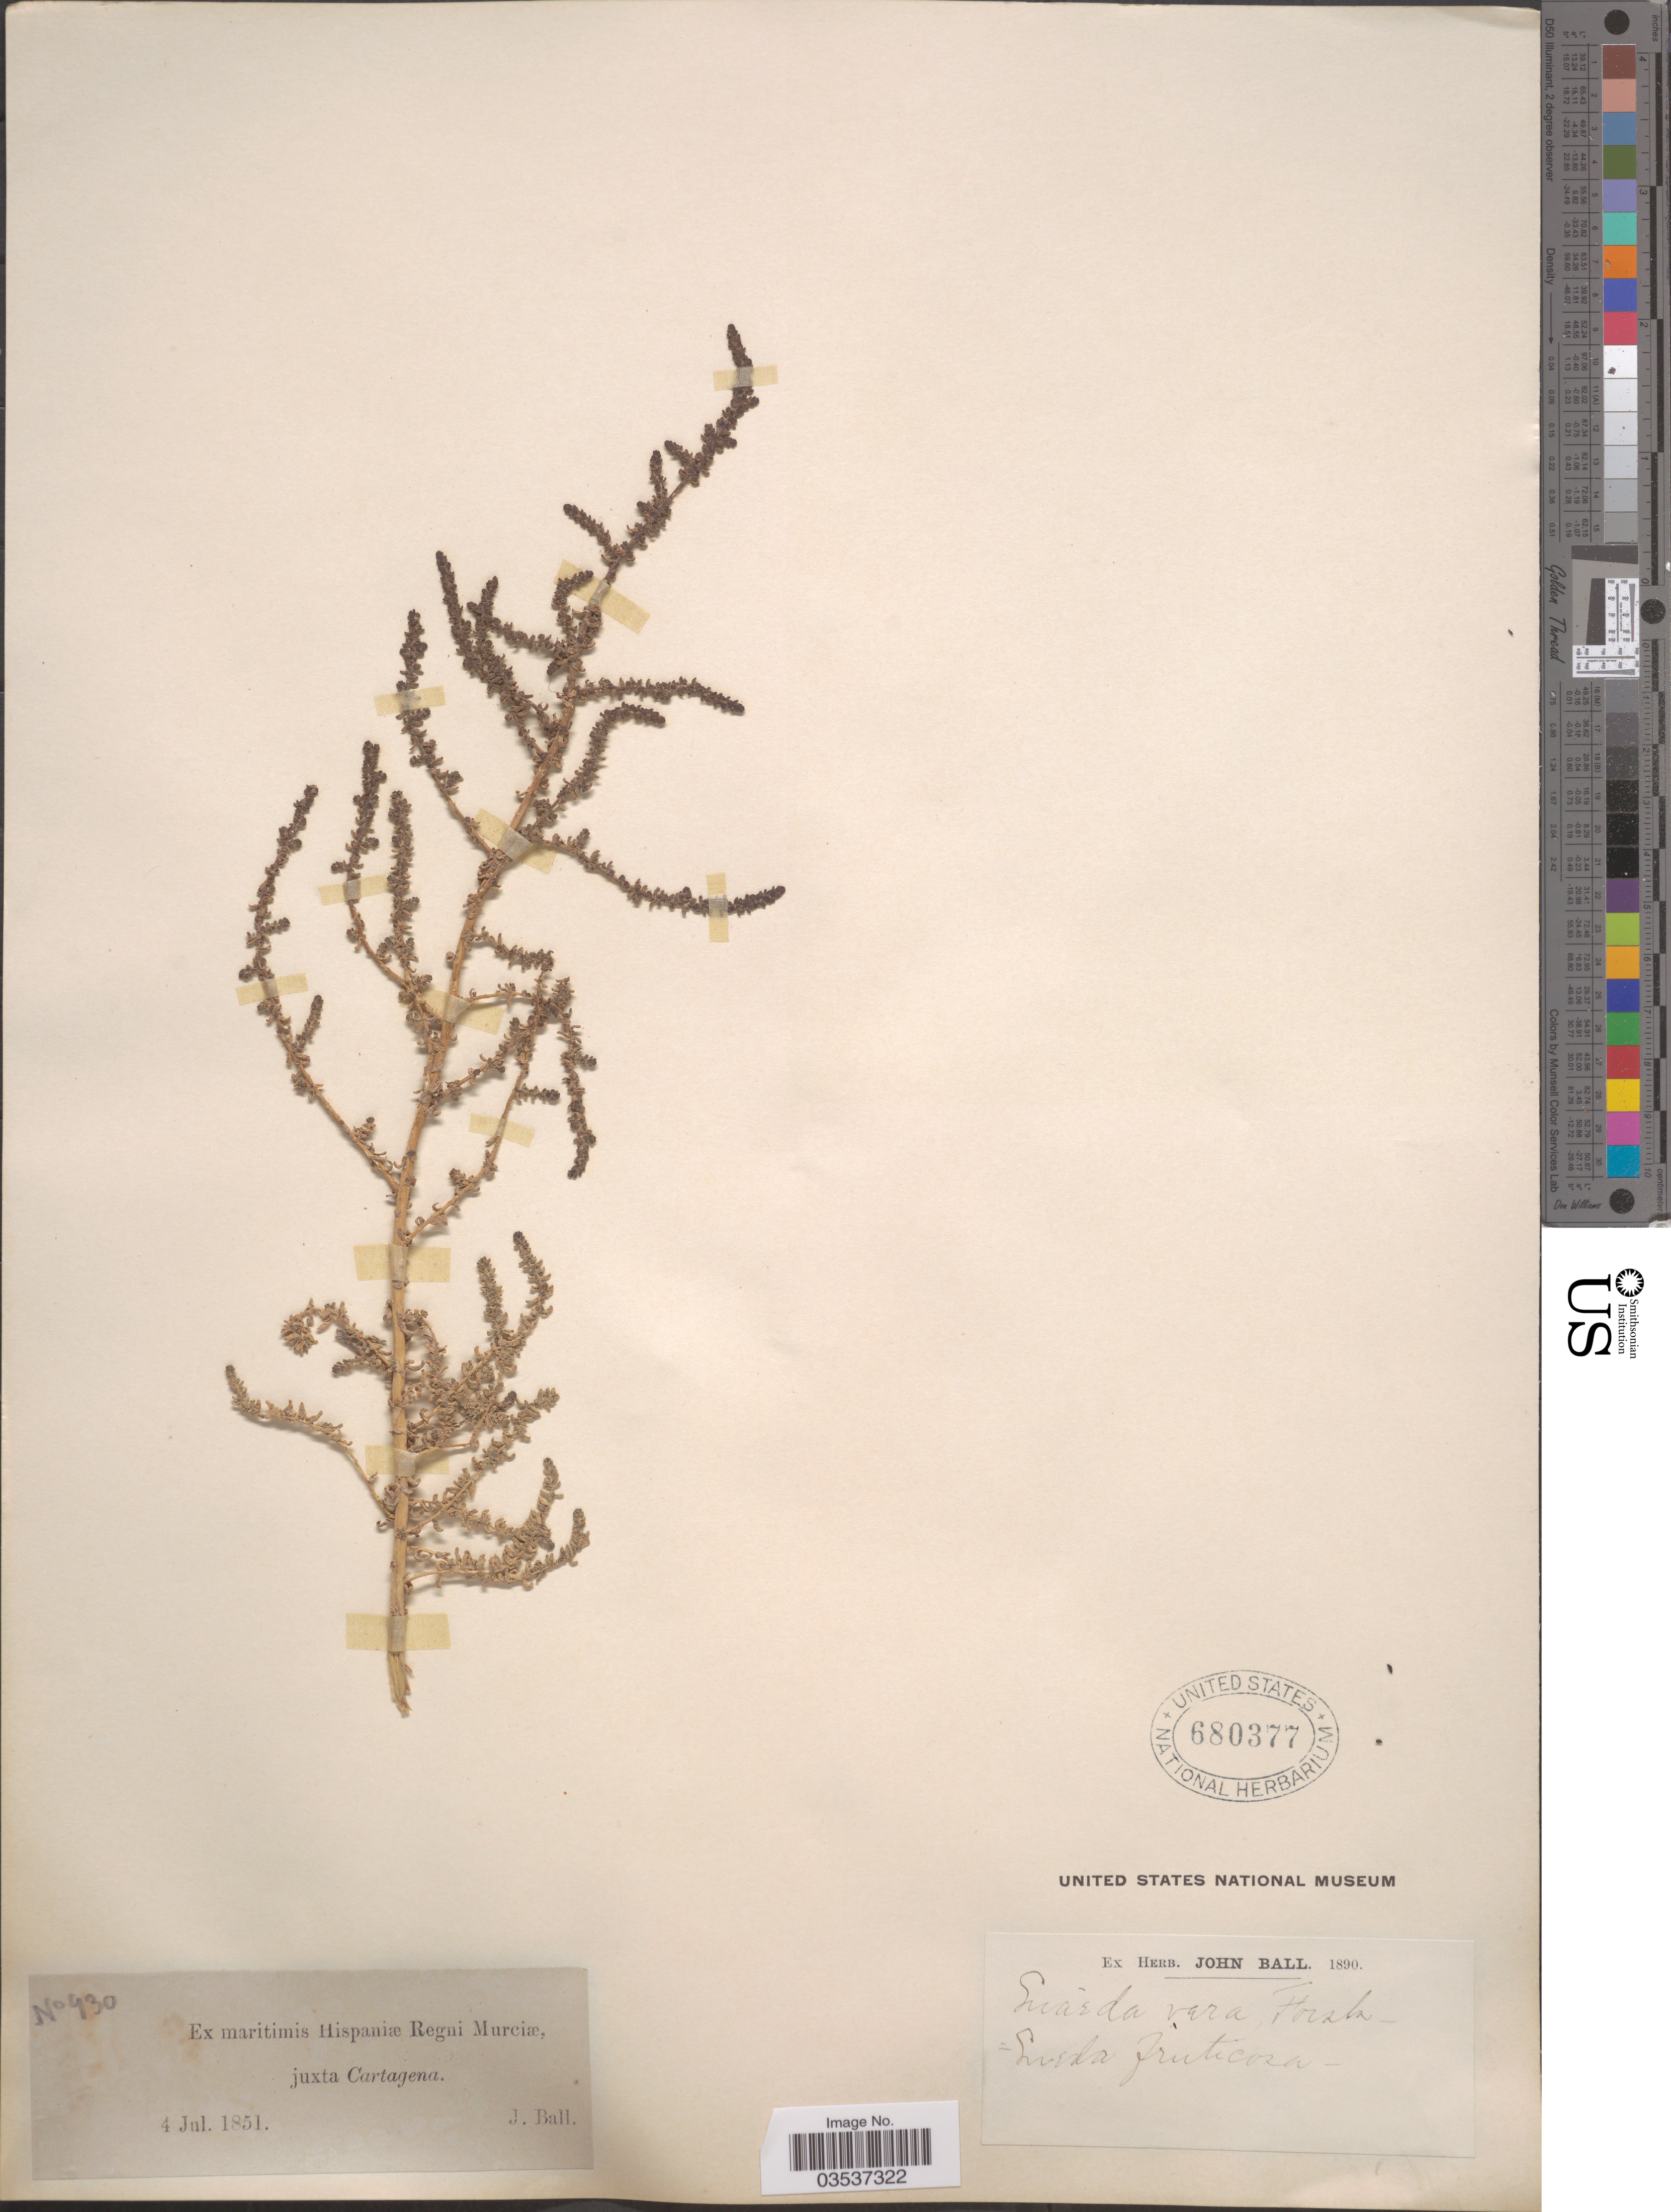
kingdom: Plantae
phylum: Tracheophyta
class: Magnoliopsida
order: Caryophyllales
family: Amaranthaceae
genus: Suaeda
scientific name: Suaeda vera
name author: (DC.) Forssk. ex J.F. Gmel.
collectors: J. Ball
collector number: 430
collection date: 1851-07-04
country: Spain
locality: Ex maritimis Hispaniæ Regni Murciæ, juxta Cartagena.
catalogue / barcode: US 680377